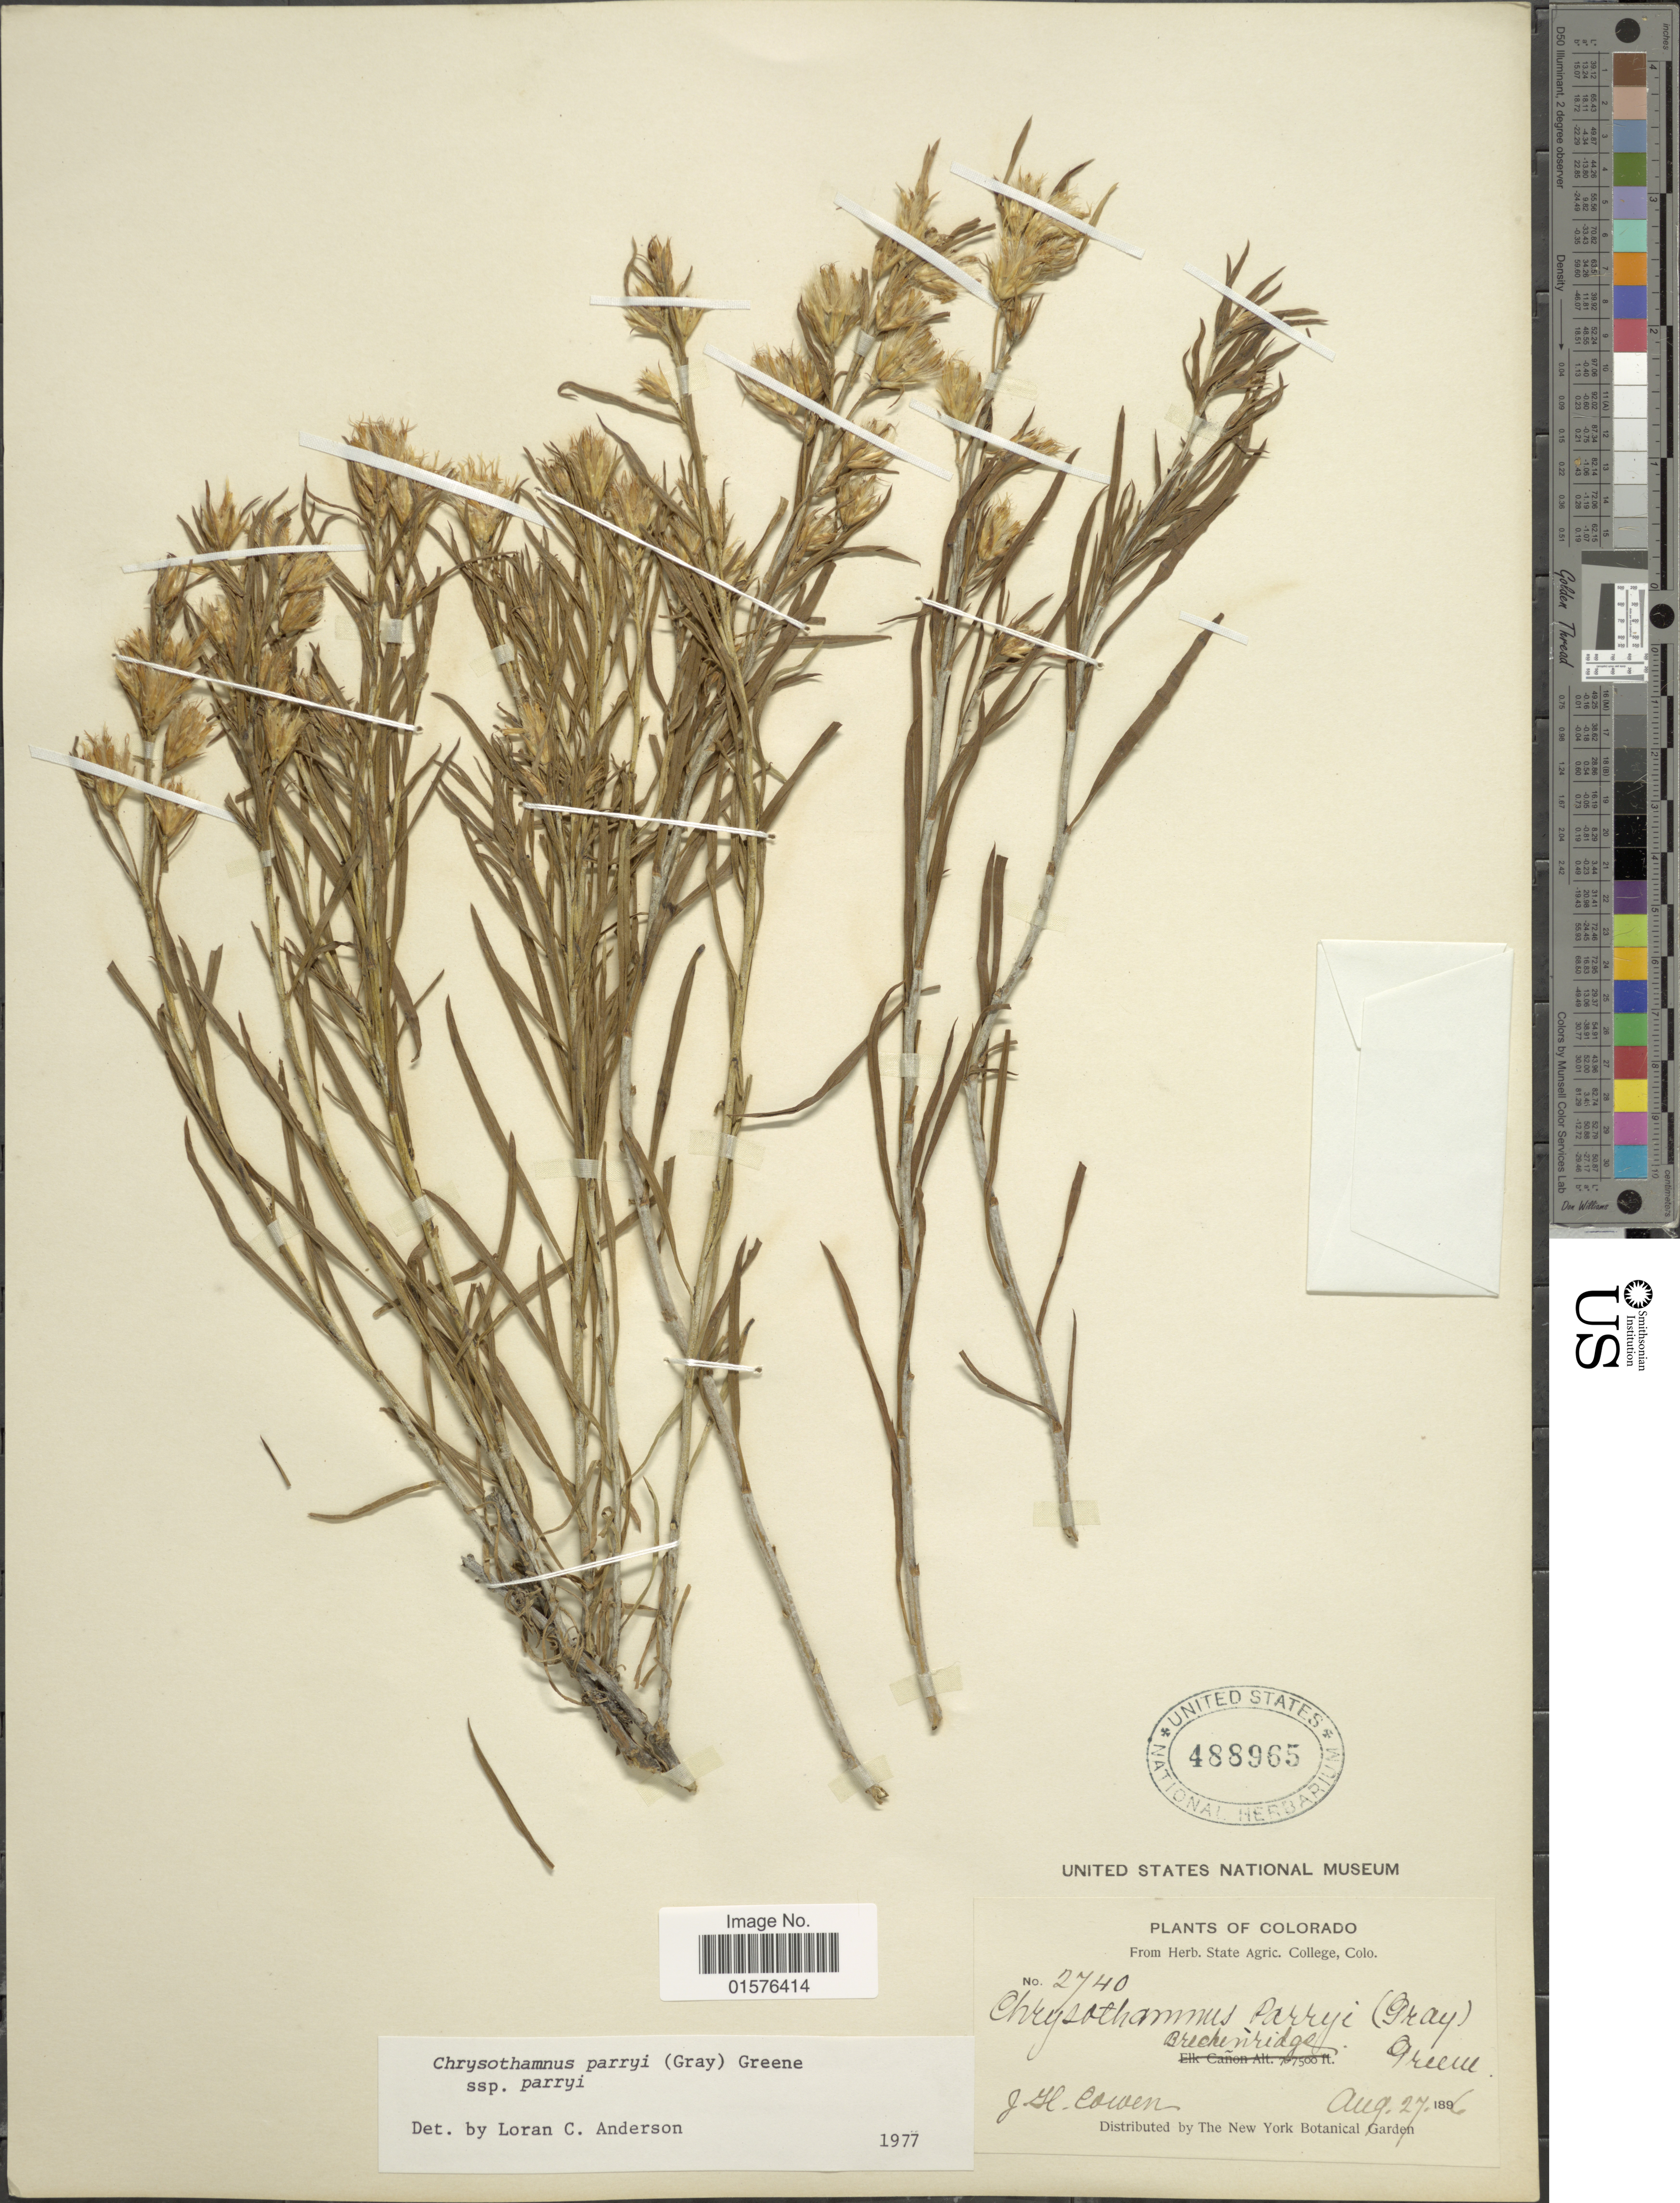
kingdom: Plantae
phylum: Tracheophyta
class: Magnoliopsida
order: Asterales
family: Asteraceae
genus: Ericameria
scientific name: Ericameria parryi var. parryi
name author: (A. Gray) G.L. Nesom & G.I. Baird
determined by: Urbatsch, Lowell E., Curator (LSU), Louisiana State University (UNITED STATES)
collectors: J. H. Cowen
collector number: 2740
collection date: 1896-08-27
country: United States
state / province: Colorado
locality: Breckenridge.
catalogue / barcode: US 488965